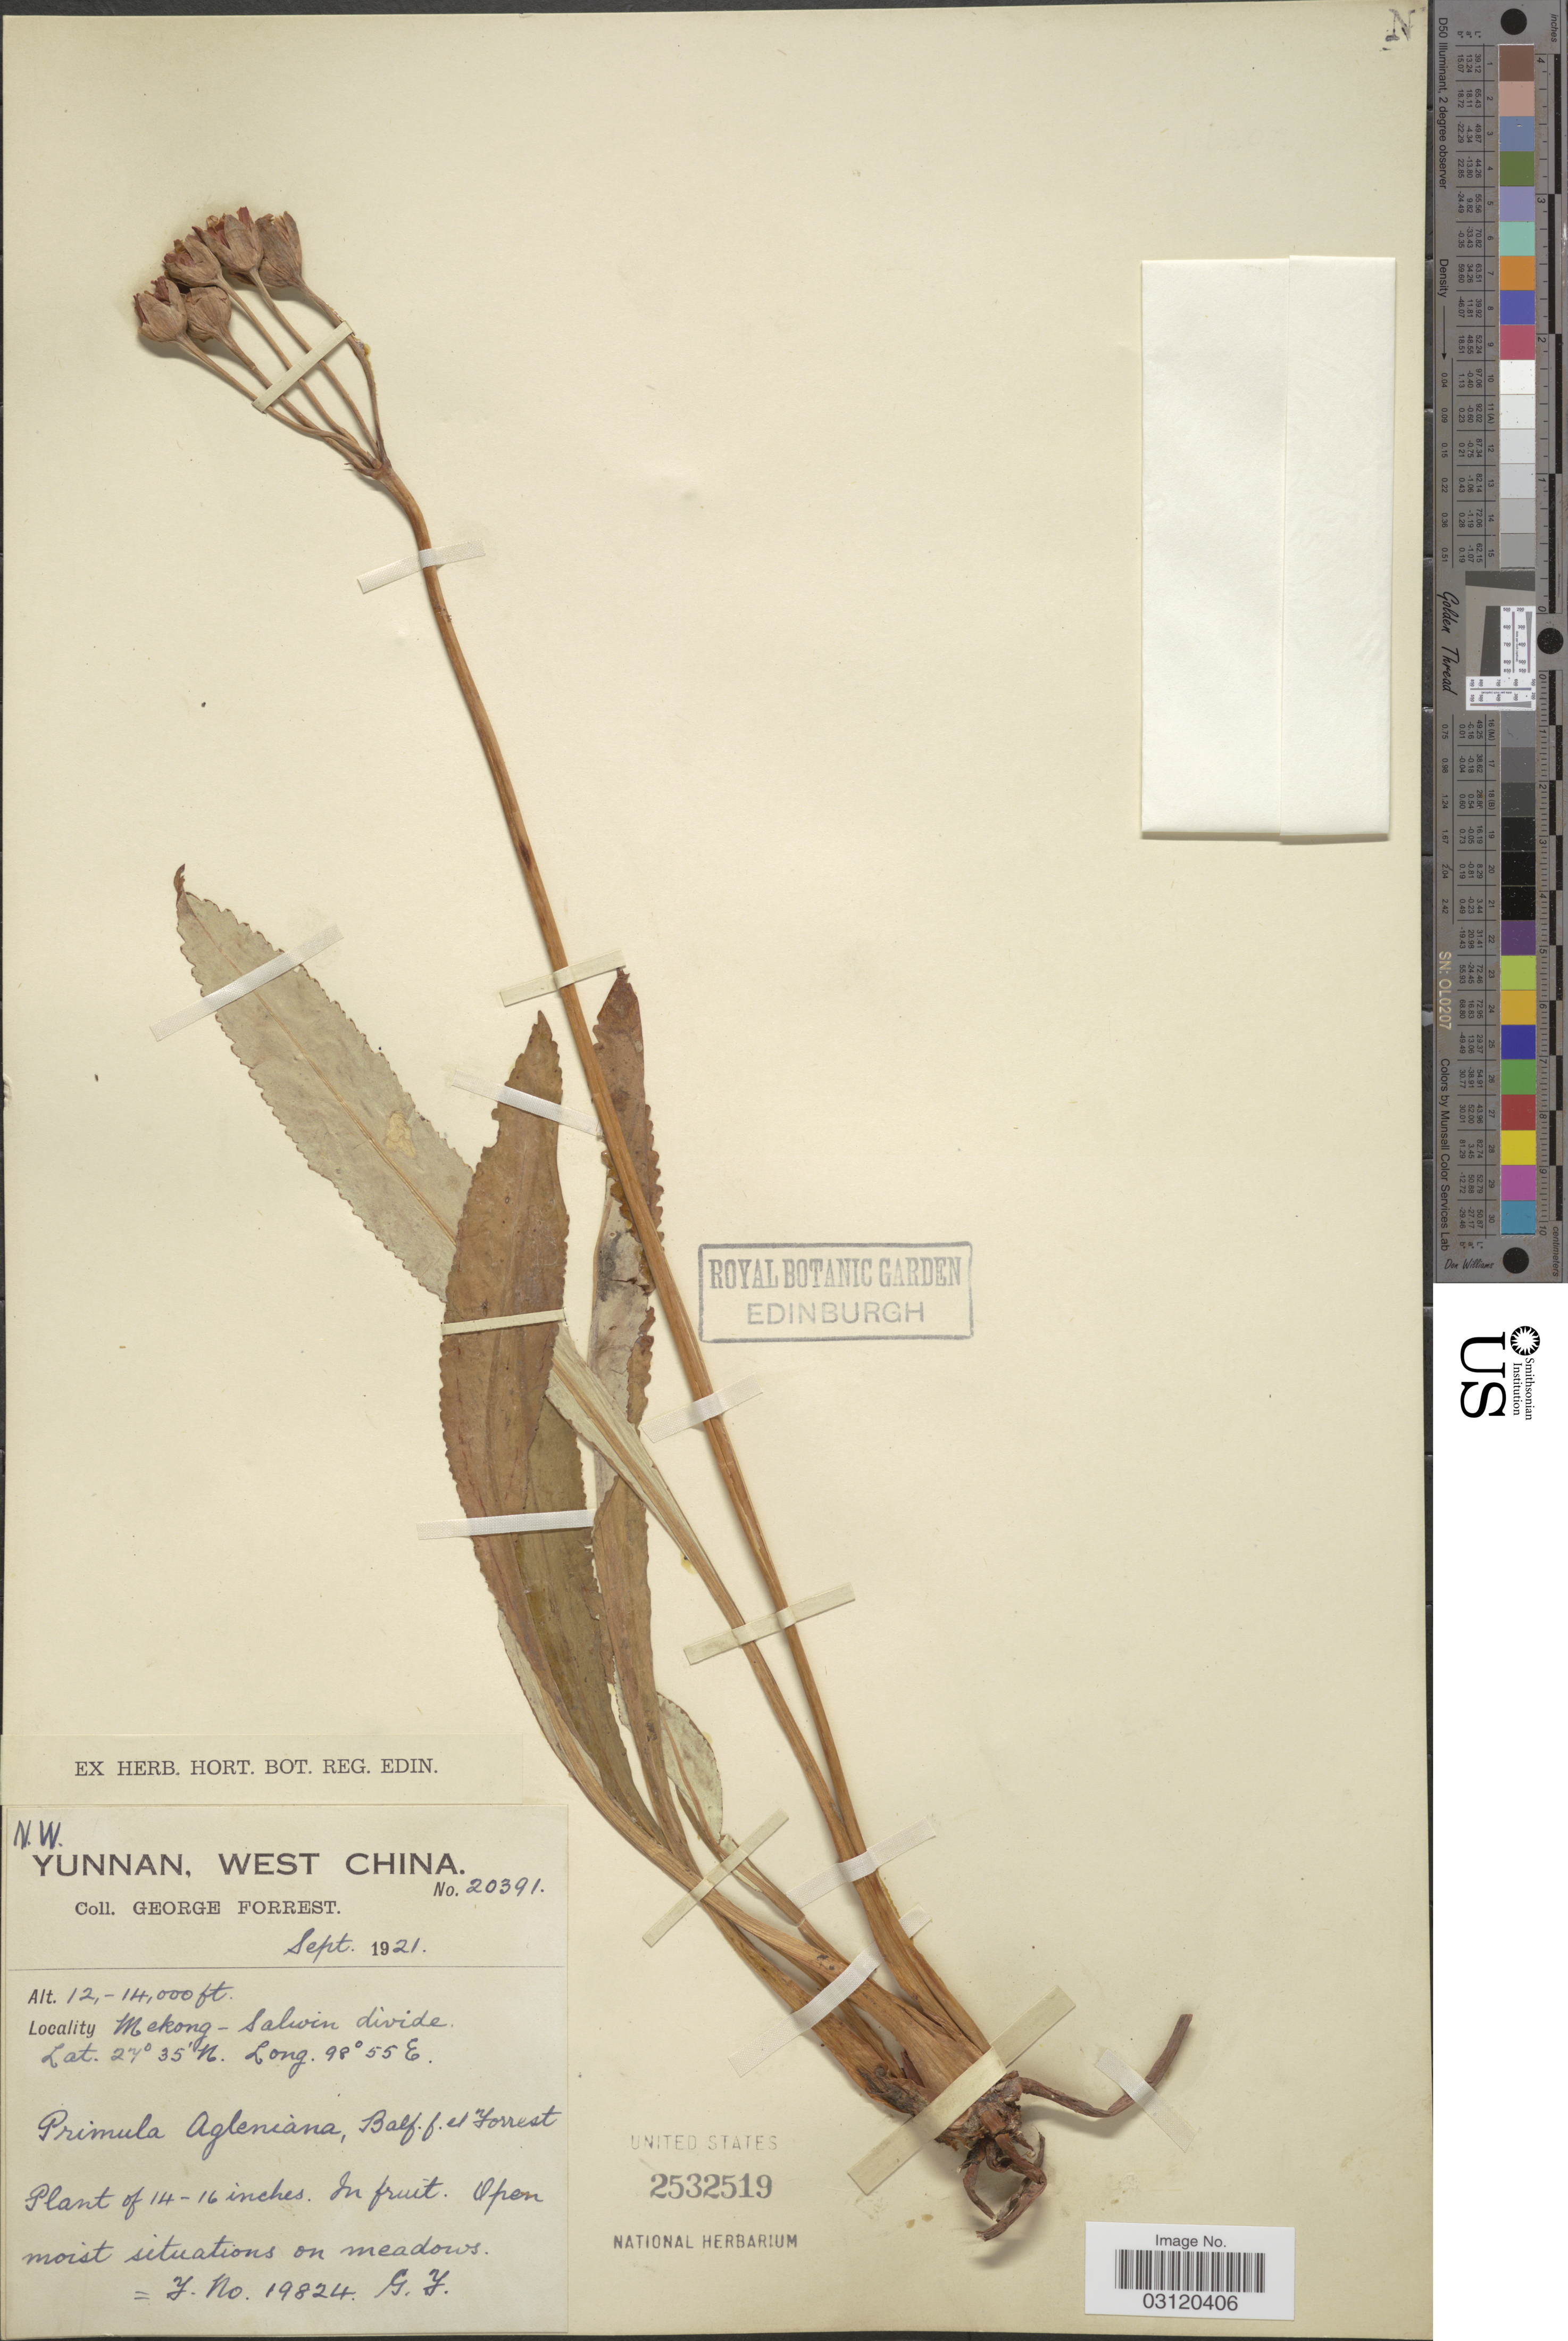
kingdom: Plantae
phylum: Tracheophyta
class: Magnoliopsida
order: Ericales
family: Primulaceae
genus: Primula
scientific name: Primula agleniana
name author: Balf. f. & Forrest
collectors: G. Forrest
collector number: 20391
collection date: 1921-09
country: China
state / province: Yunnan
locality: N.W. Yunnan, West China. Mekong-Salwin divide.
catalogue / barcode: US 2532519